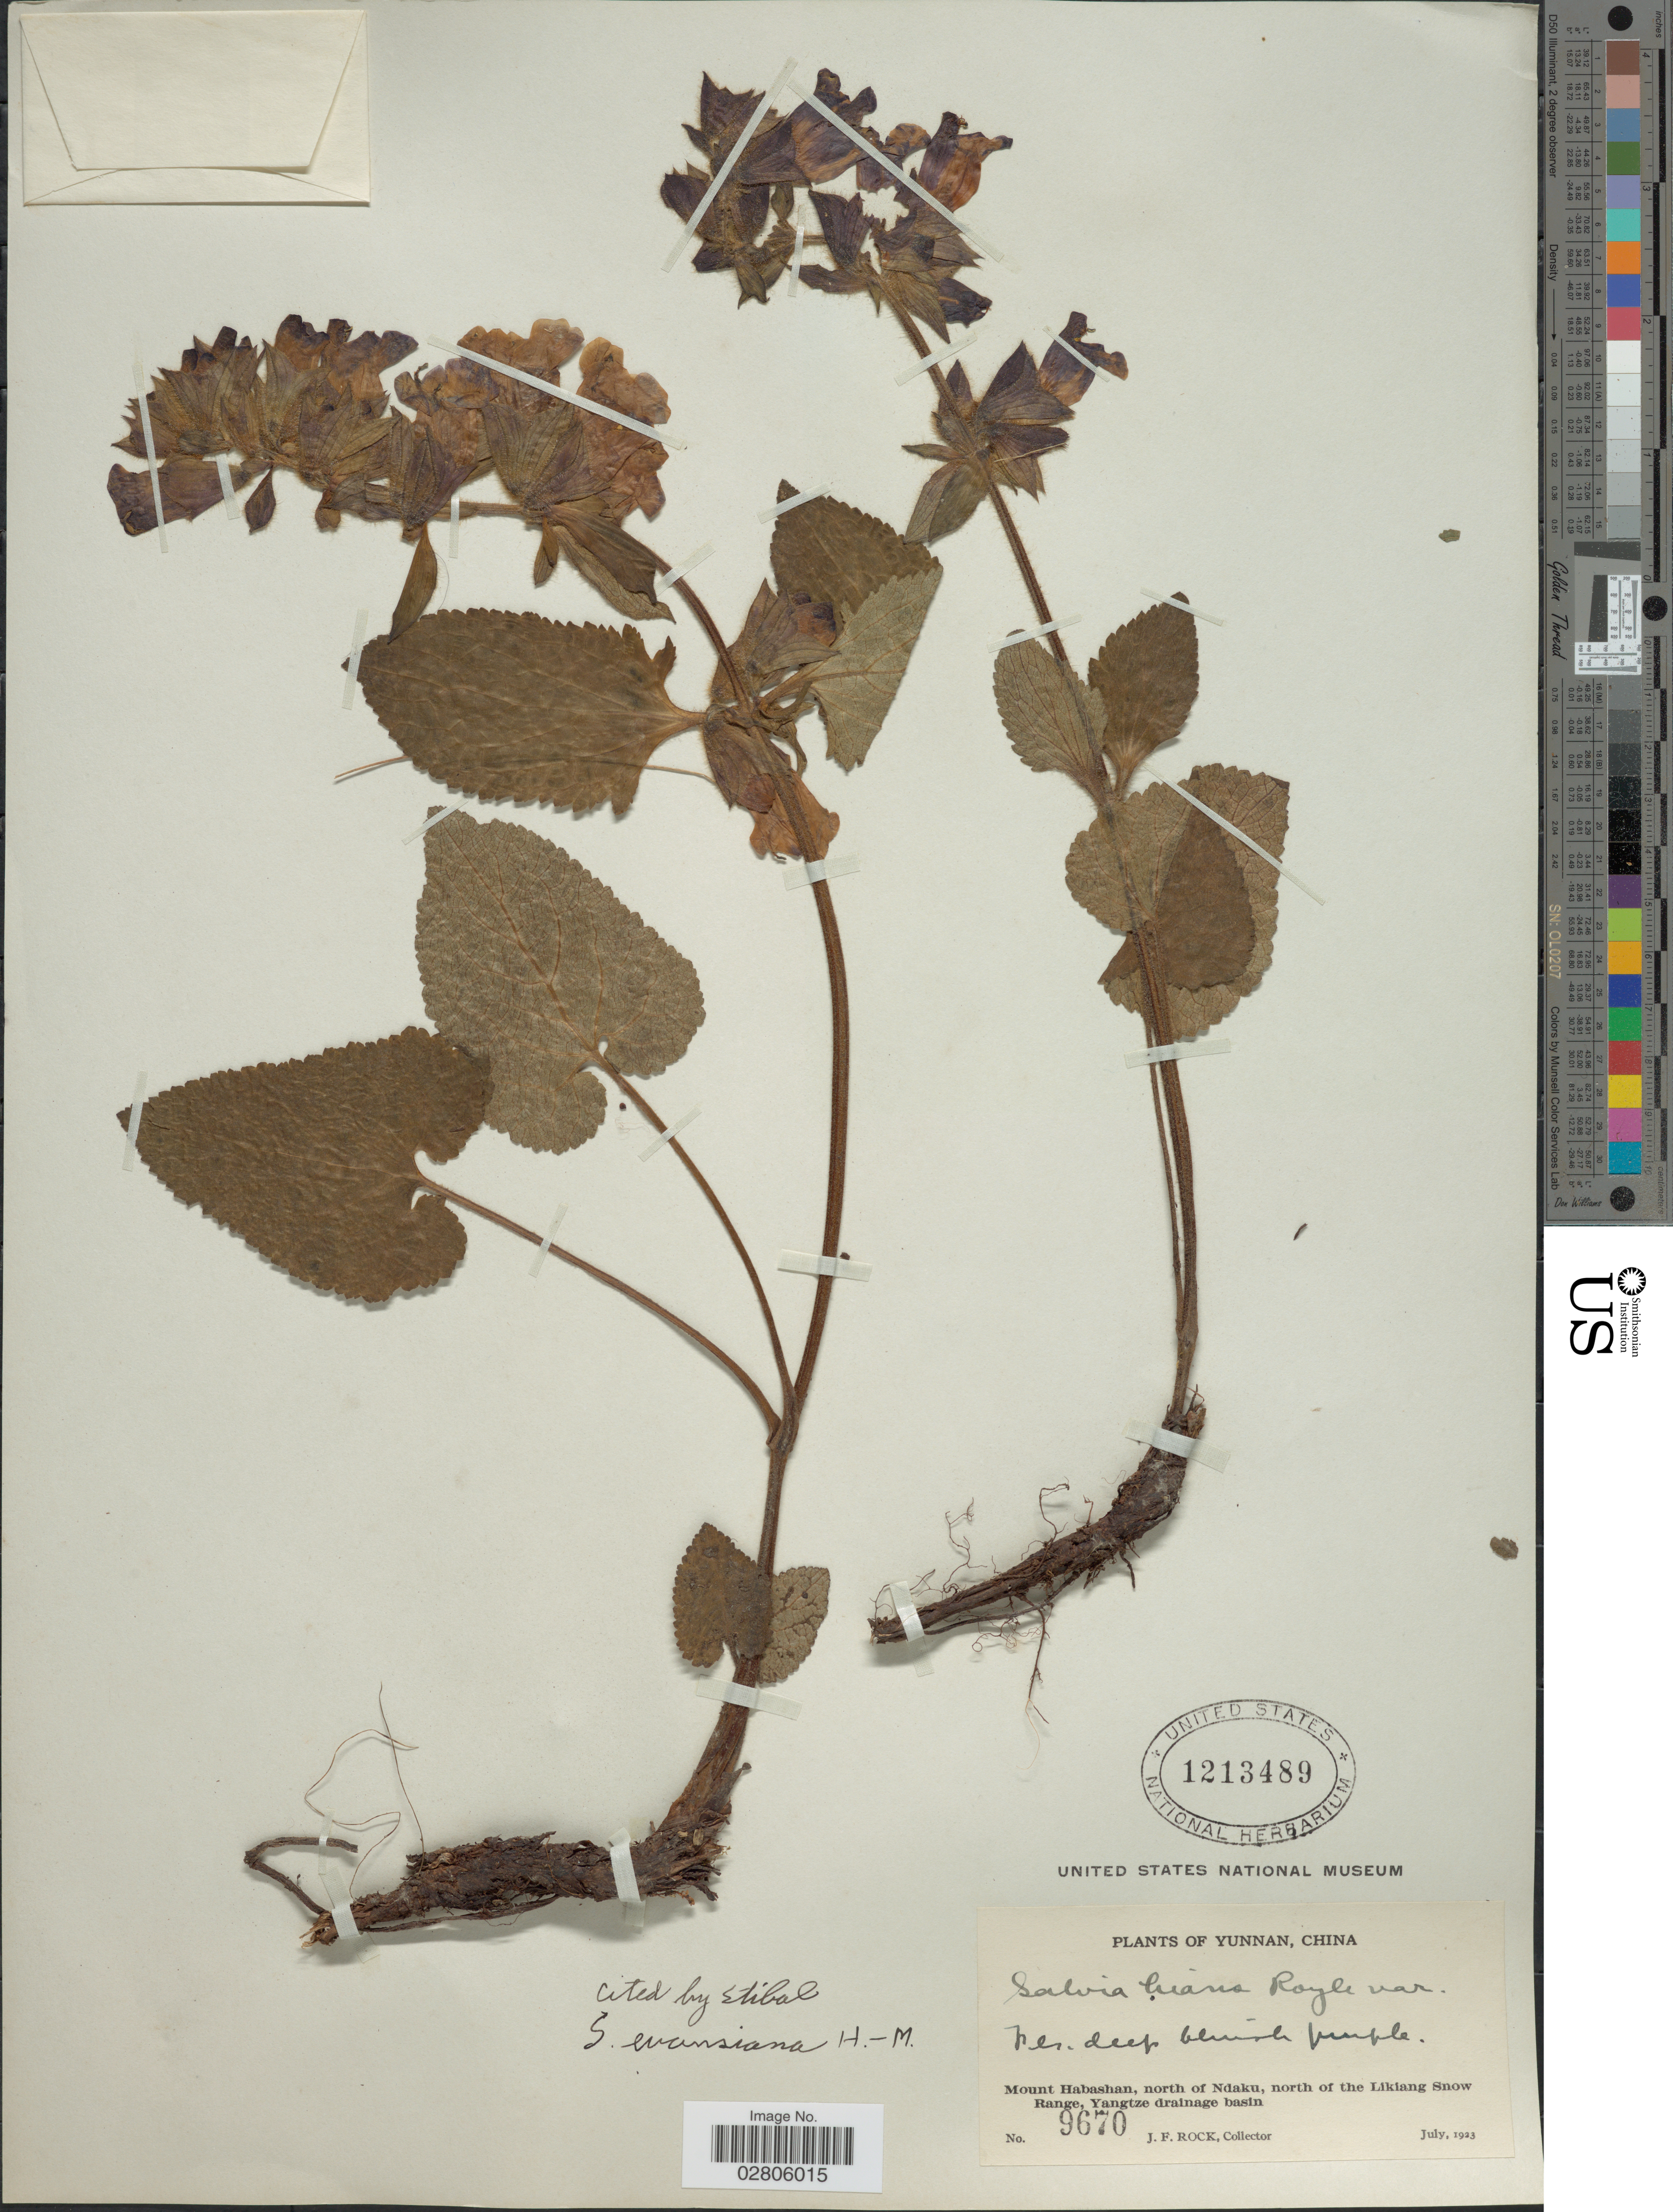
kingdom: Plantae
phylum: Tracheophyta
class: Magnoliopsida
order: Lamiales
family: Lamiaceae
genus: Salvia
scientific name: Salvia evansiana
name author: Hand.-Mazz.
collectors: J. Rock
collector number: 9670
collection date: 1923-07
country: China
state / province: Yunnan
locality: Mount Habashan, north of Ndaku, north of the Likiang Snow Range, Yangtze drainage basin.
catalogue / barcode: US 1213489